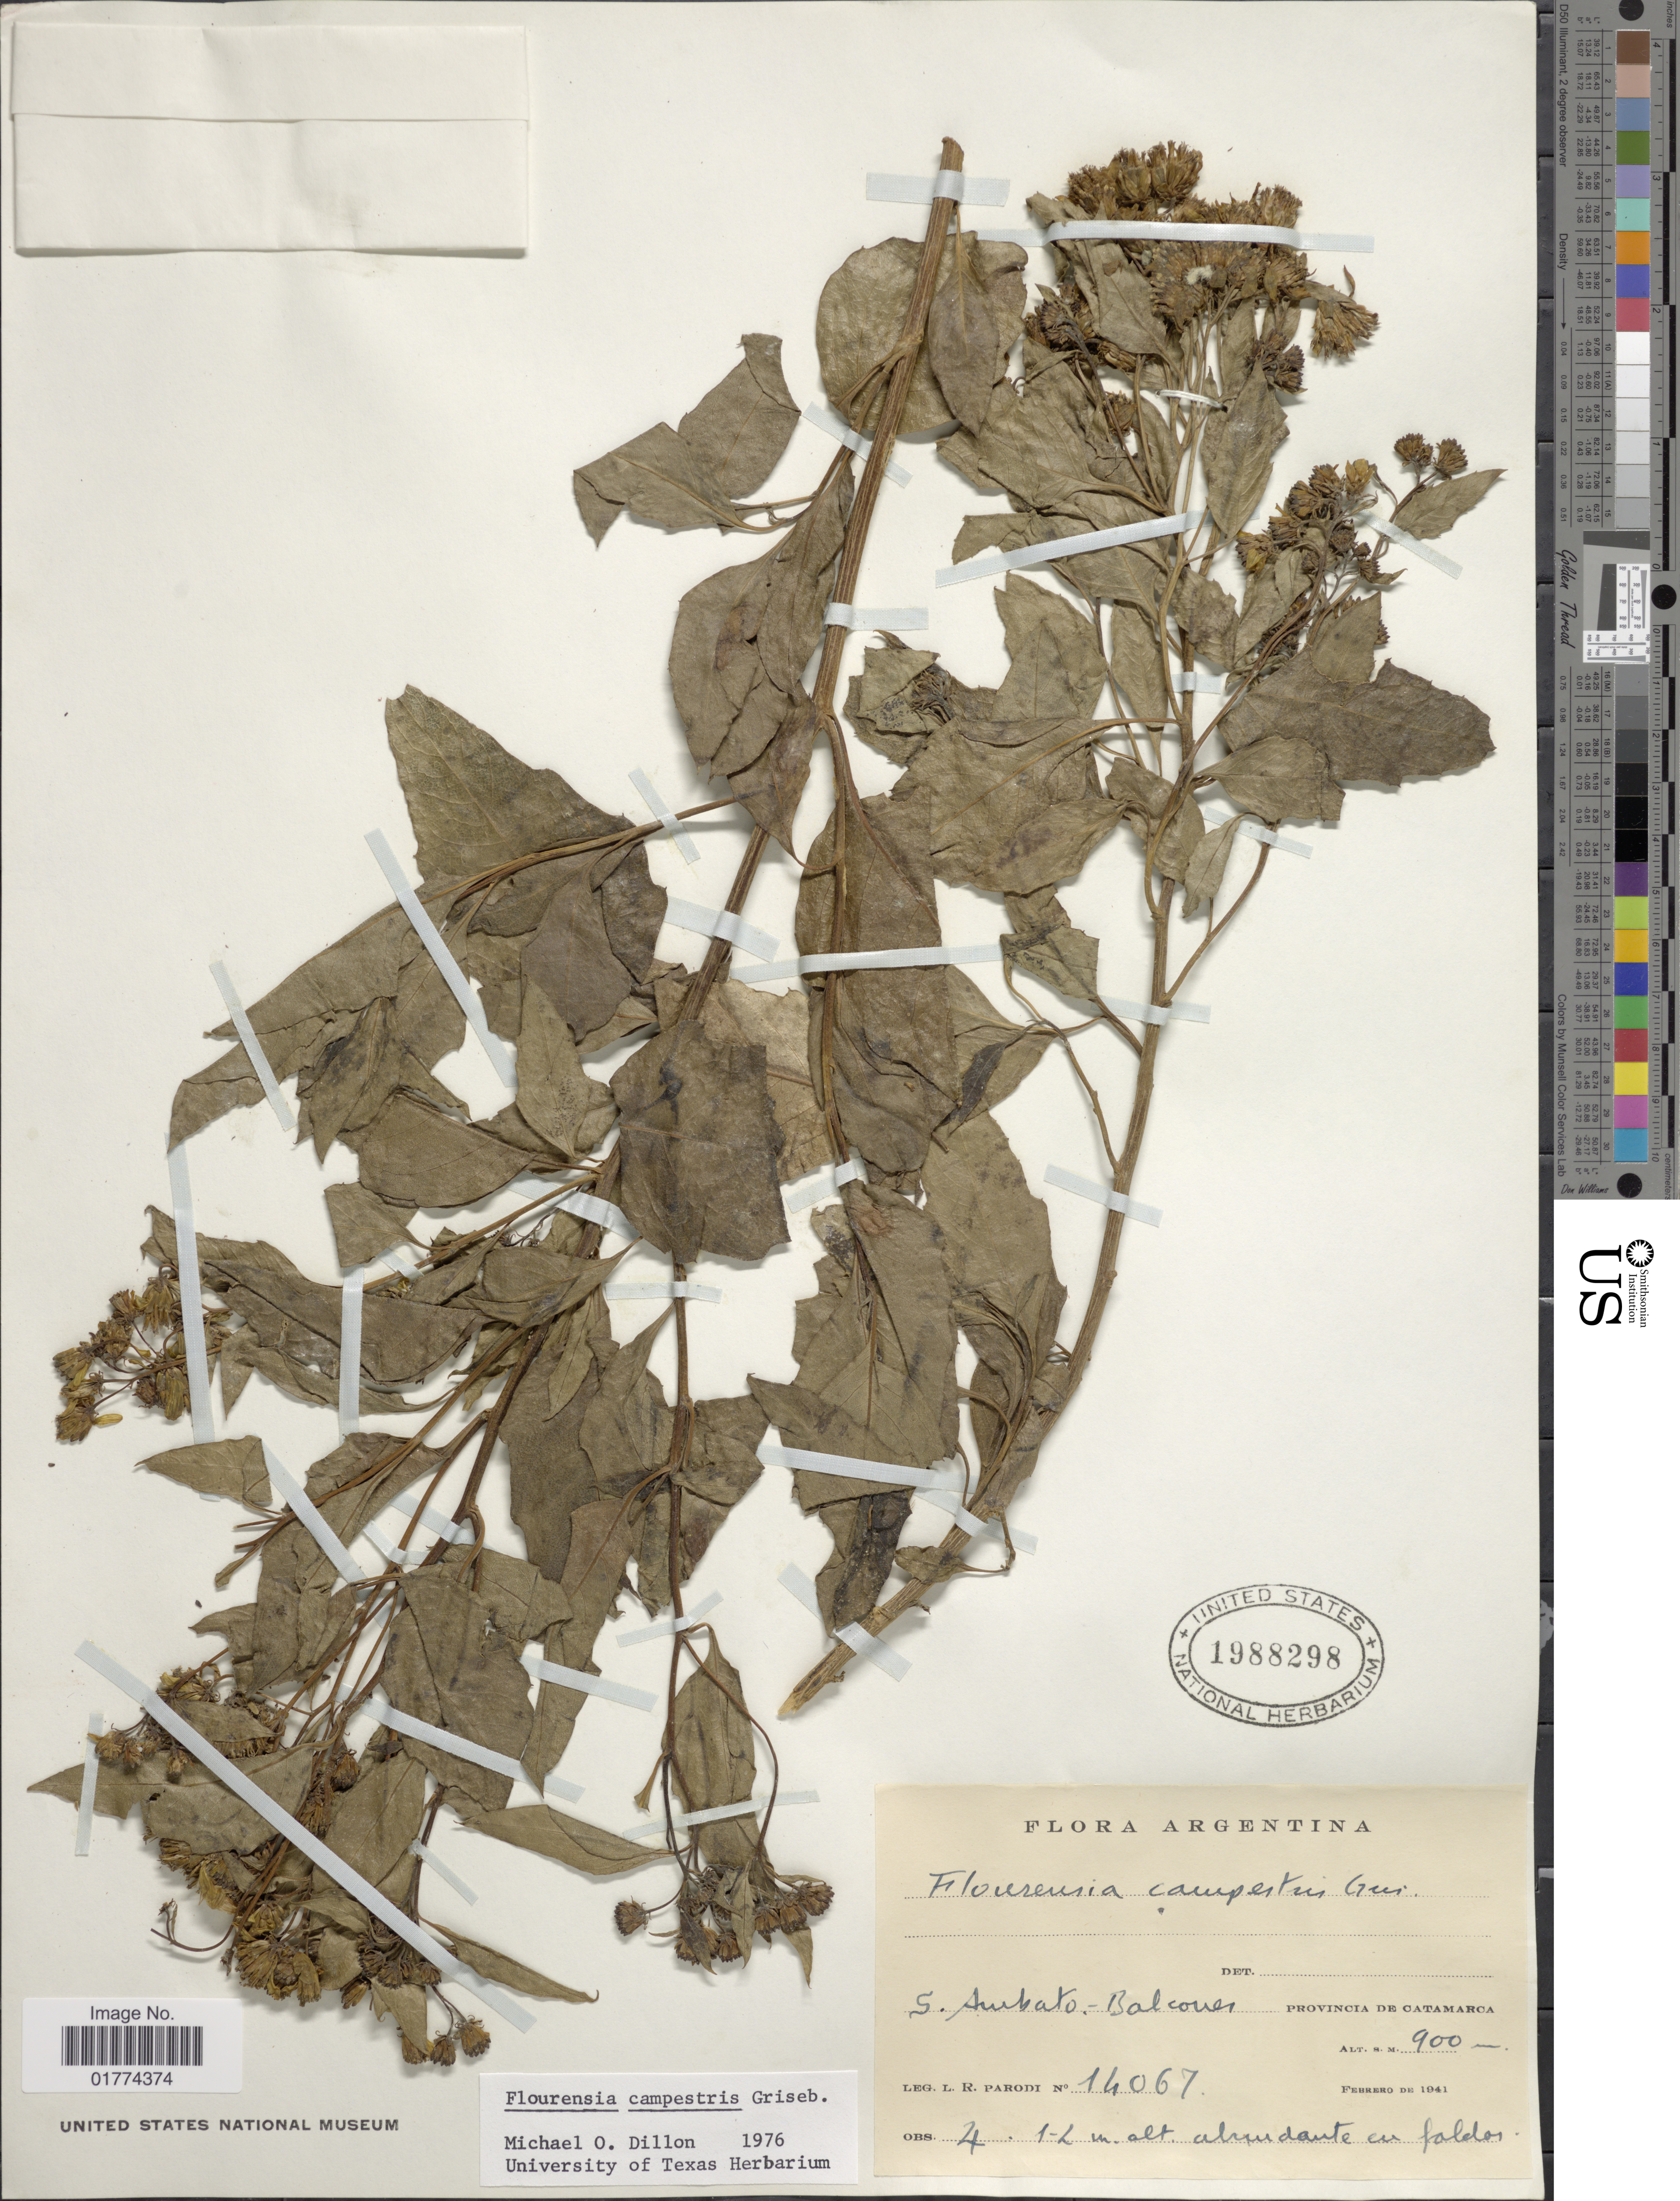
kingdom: Plantae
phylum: Tracheophyta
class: Magnoliopsida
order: Asterales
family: Asteraceae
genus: Flourensia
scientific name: Flourensia campestris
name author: Griseb.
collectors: L. R. Parodi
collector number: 14067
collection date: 1941-02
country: Argentina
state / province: Catamarca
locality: S. Ambato - Balcones.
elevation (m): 900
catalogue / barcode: US 1988298